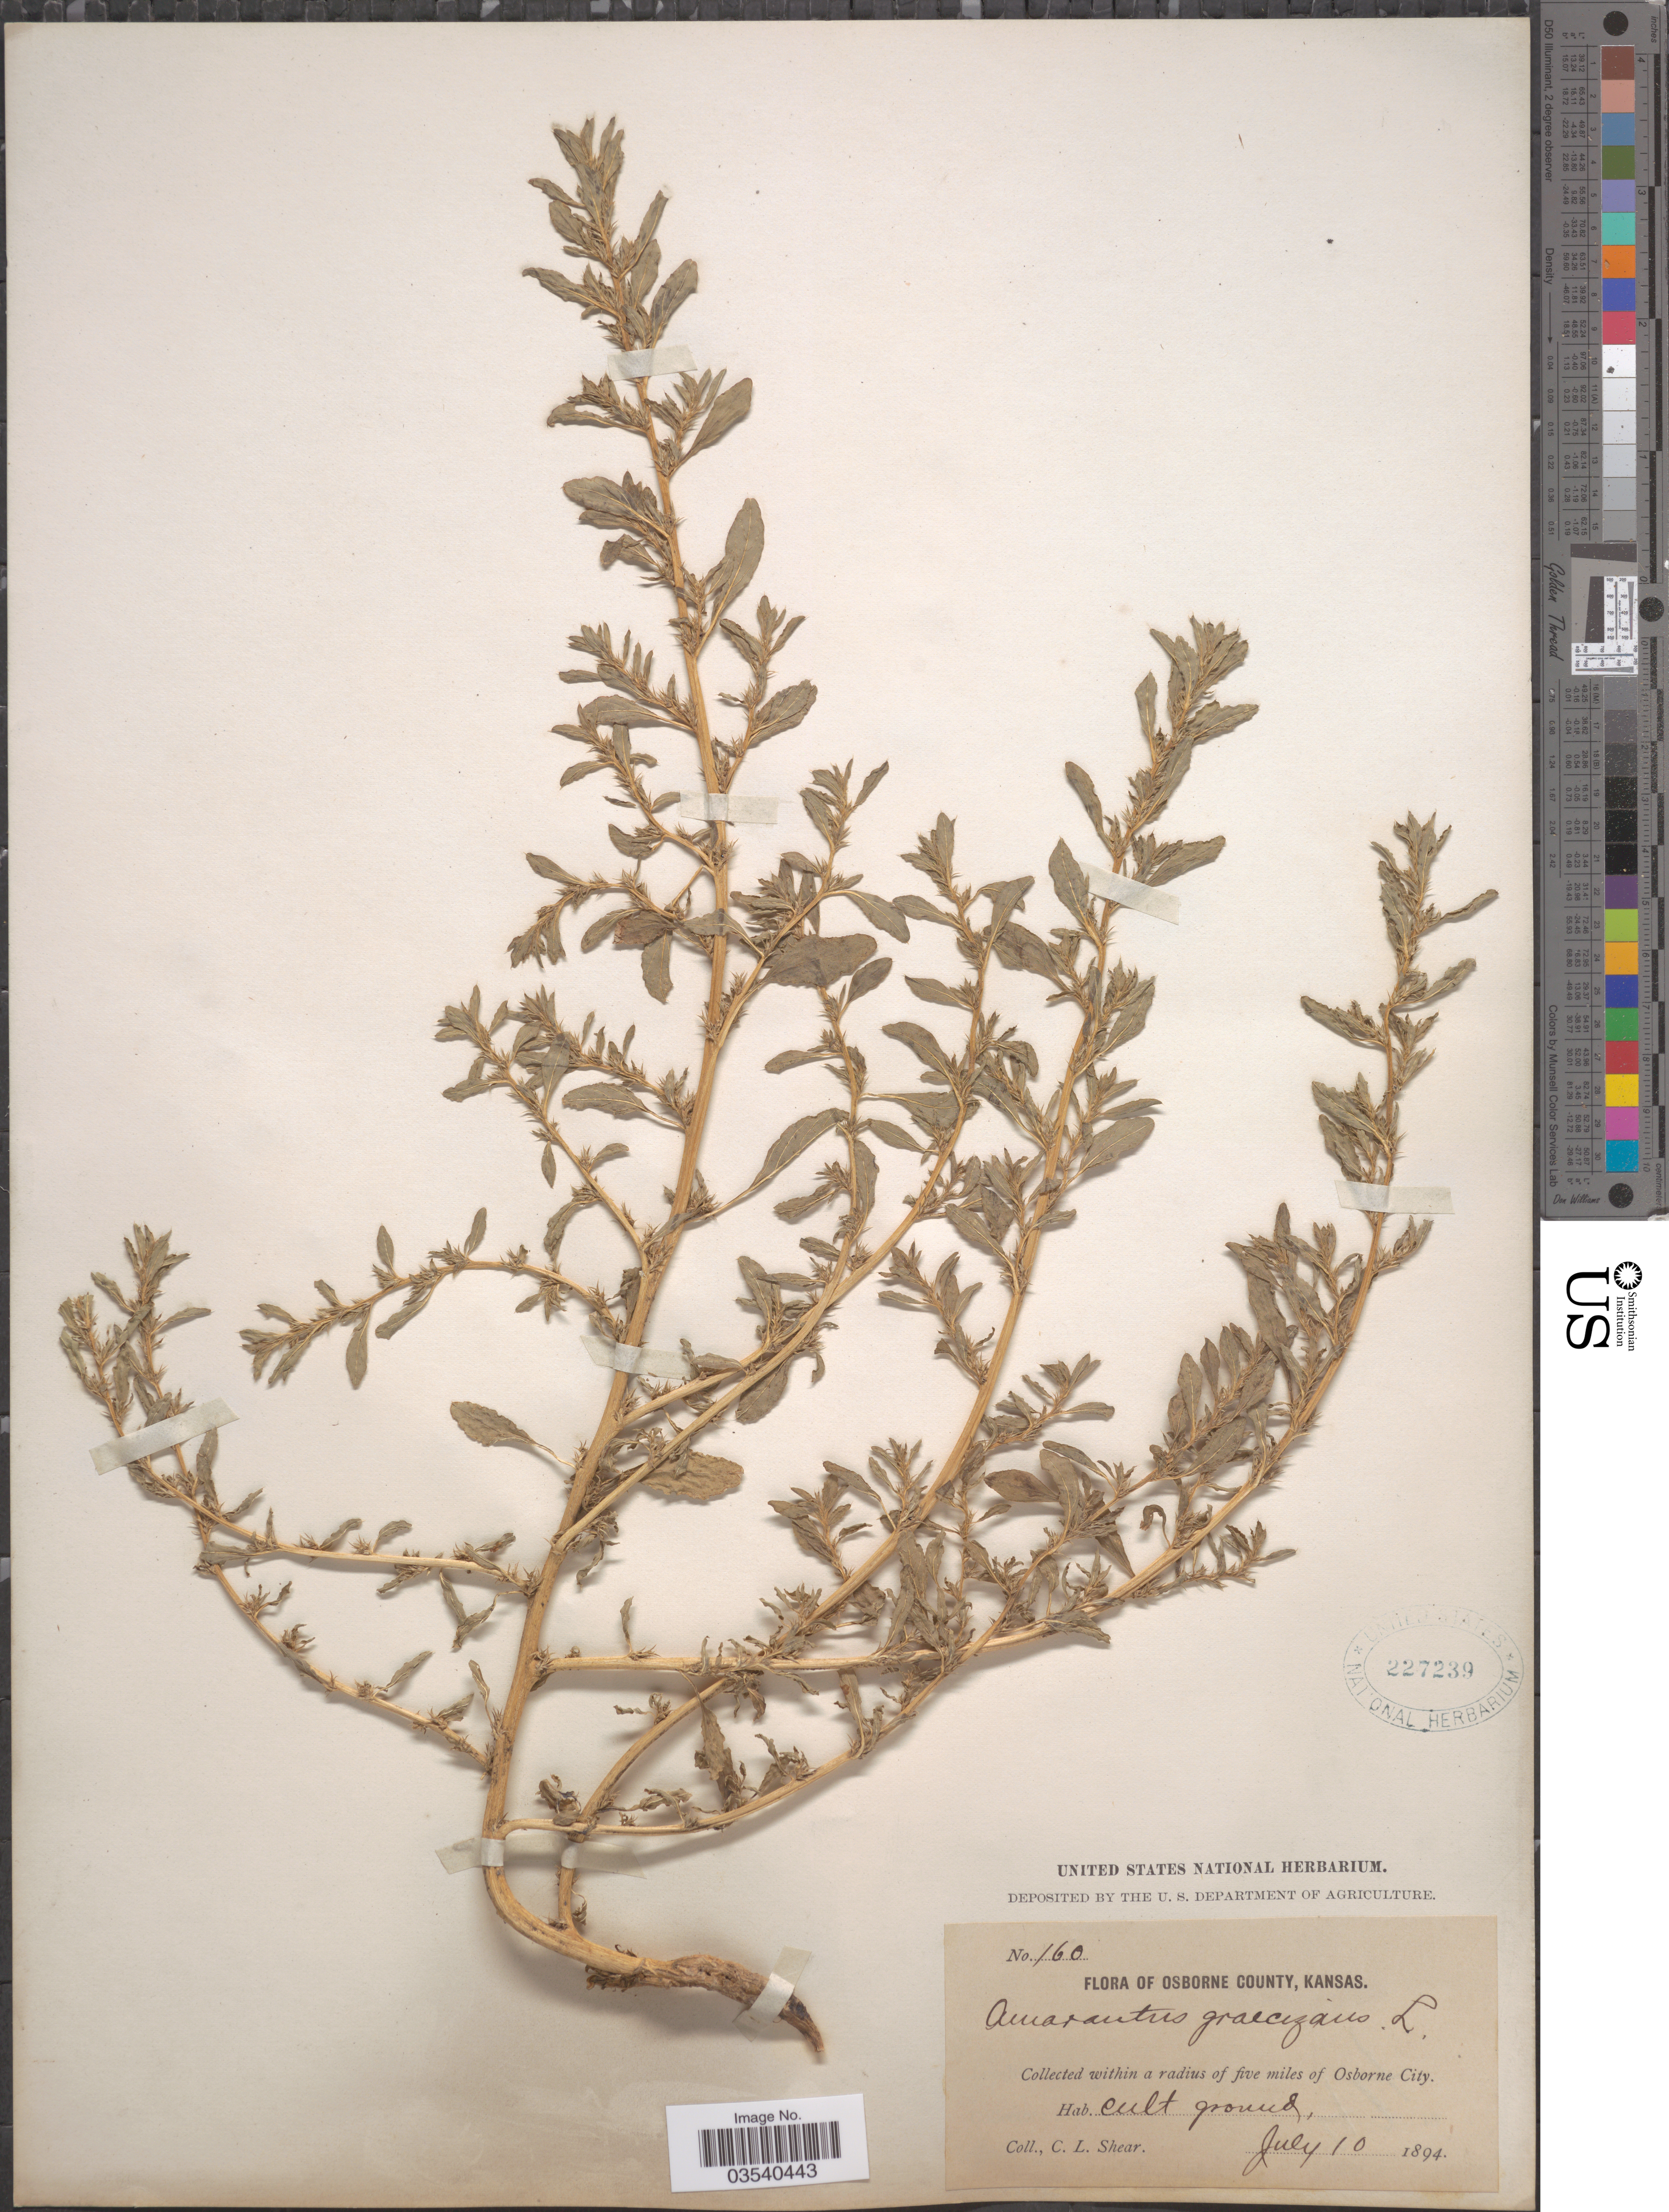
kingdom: Plantae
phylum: Tracheophyta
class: Magnoliopsida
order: Caryophyllales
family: Amaranthaceae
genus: Amaranthus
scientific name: Amaranthus graecizans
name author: L.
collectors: C. L. Shear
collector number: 160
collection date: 1894-07-10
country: United States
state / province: Kansas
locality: Osborne County. A radius of five miles of Osborne City.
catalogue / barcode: US 227239